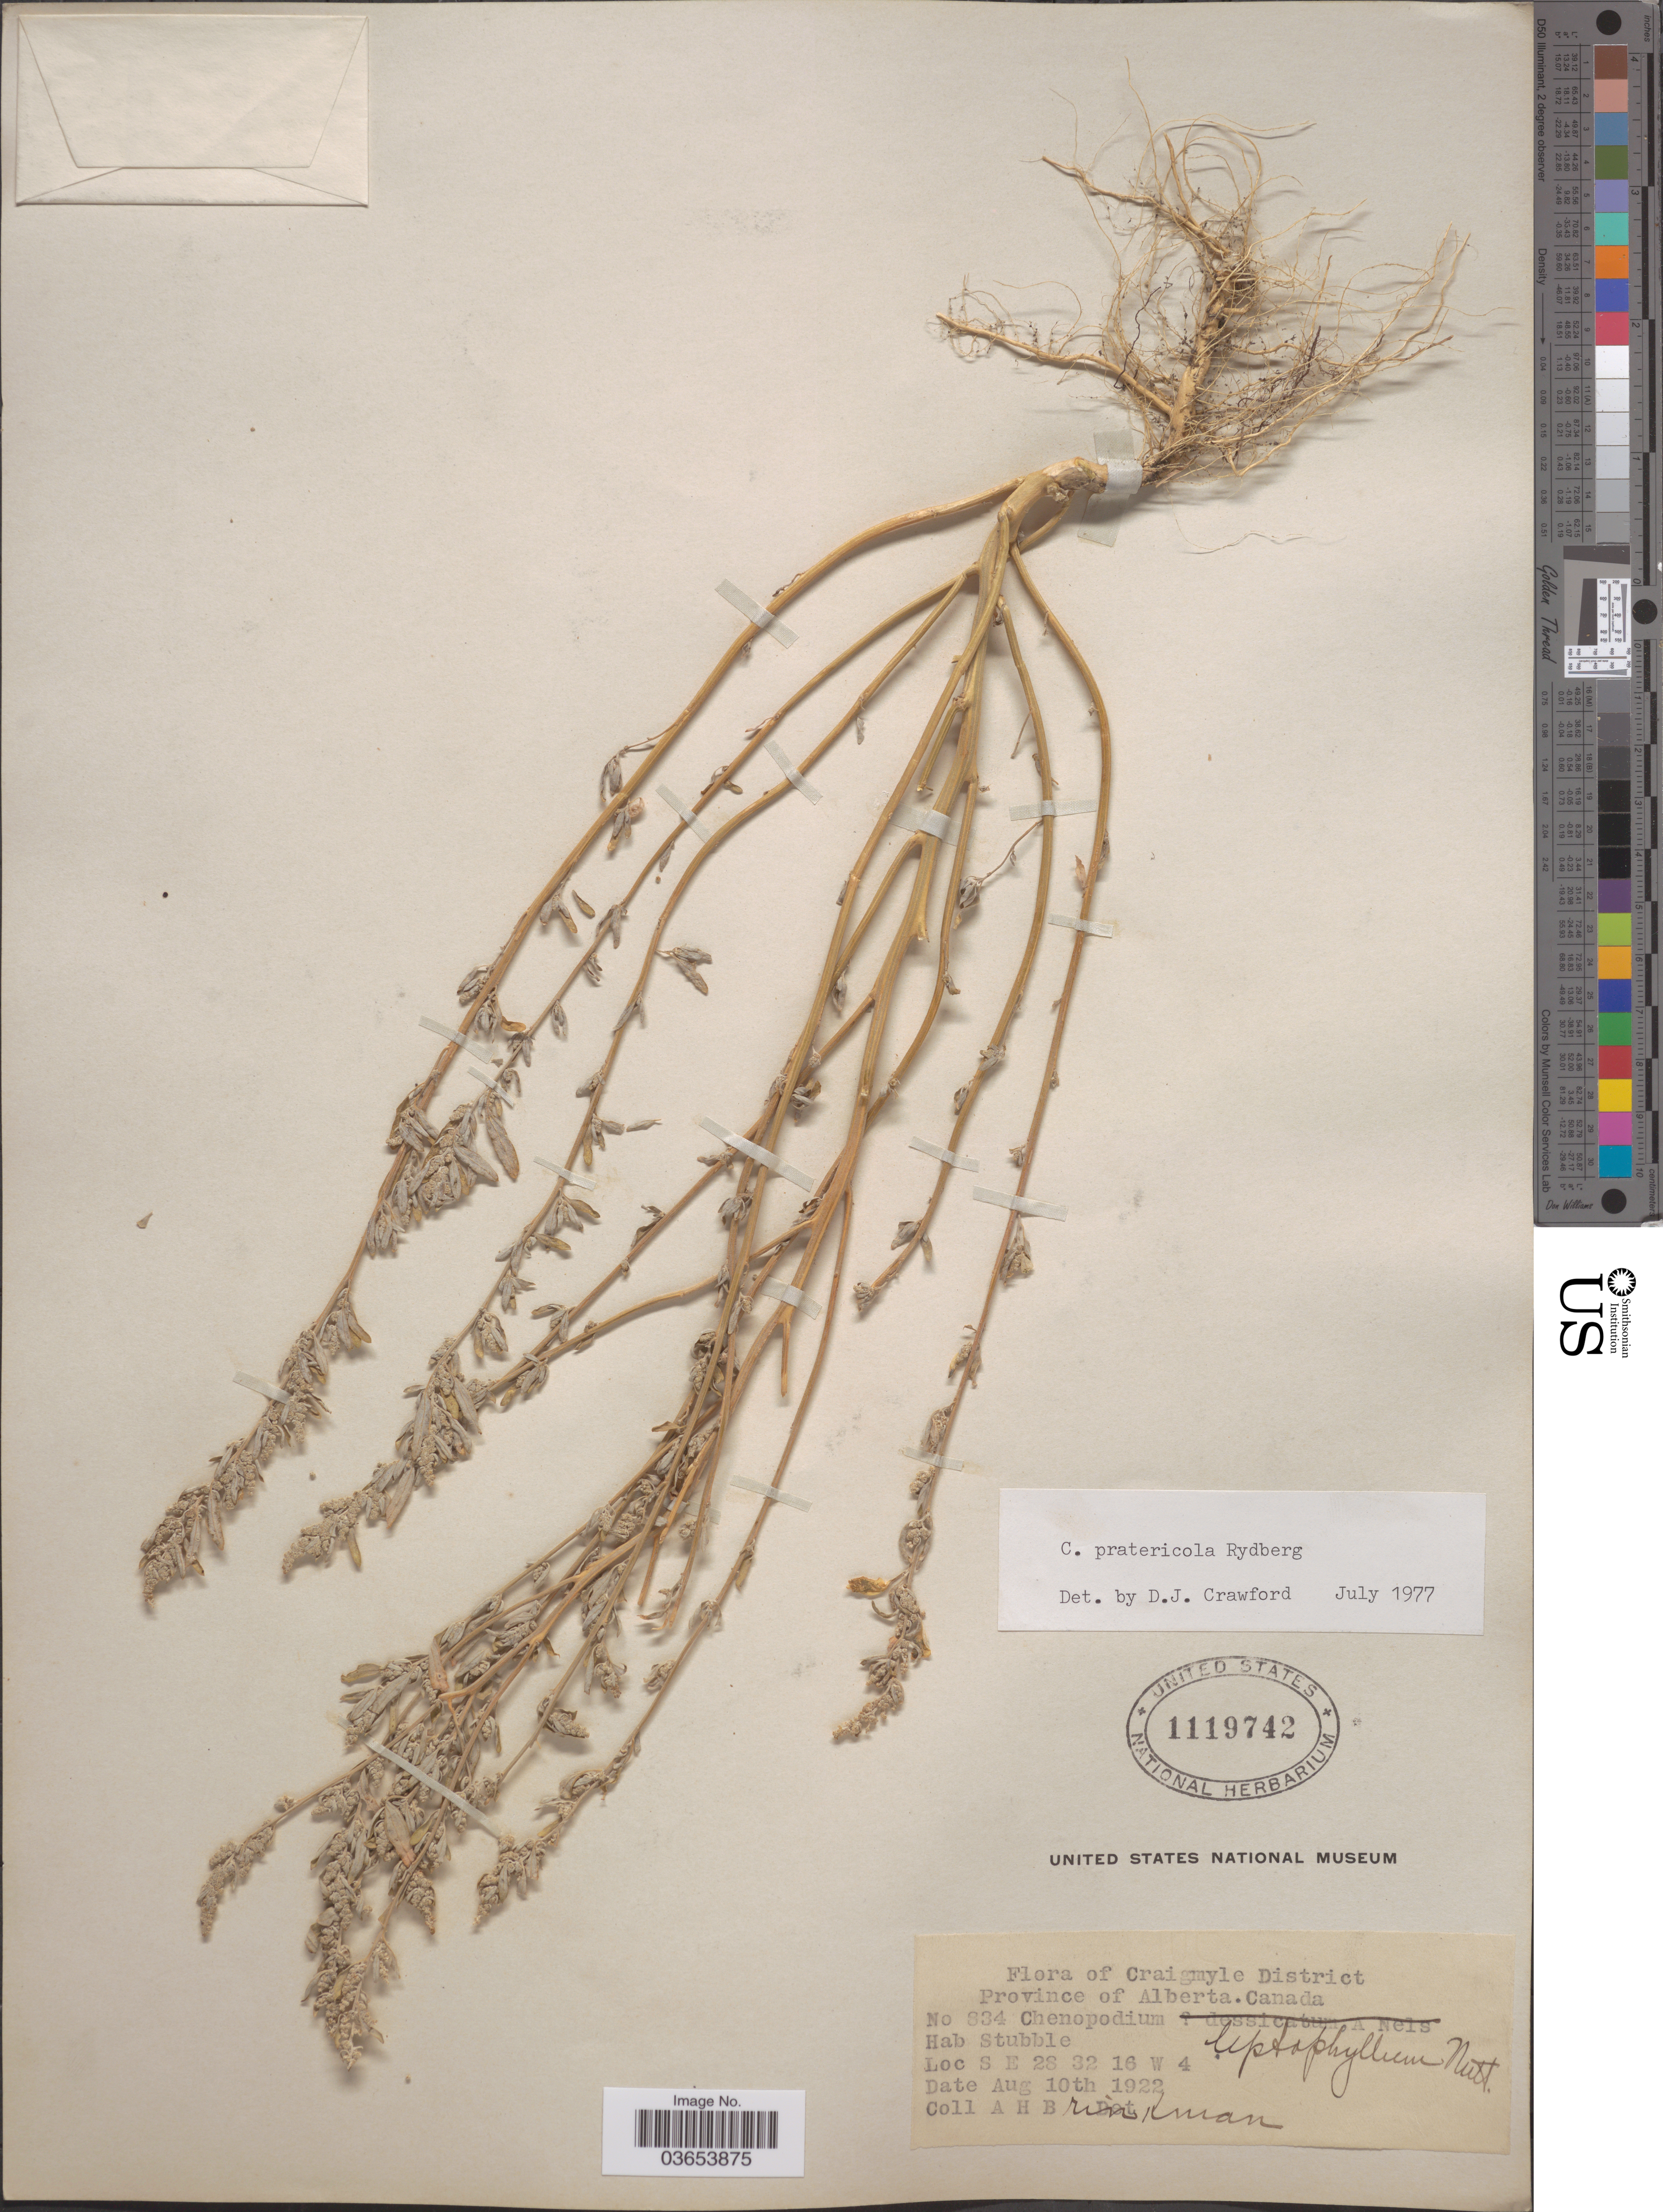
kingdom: Plantae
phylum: Tracheophyta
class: Magnoliopsida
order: Caryophyllales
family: Amaranthaceae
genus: Chenopodium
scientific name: Chenopodium pratericola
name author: Rydb.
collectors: A. Brinkman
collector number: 834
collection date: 1922-08-10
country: Canada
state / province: Alberta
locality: Craigmyle District.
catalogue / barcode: US 1119742